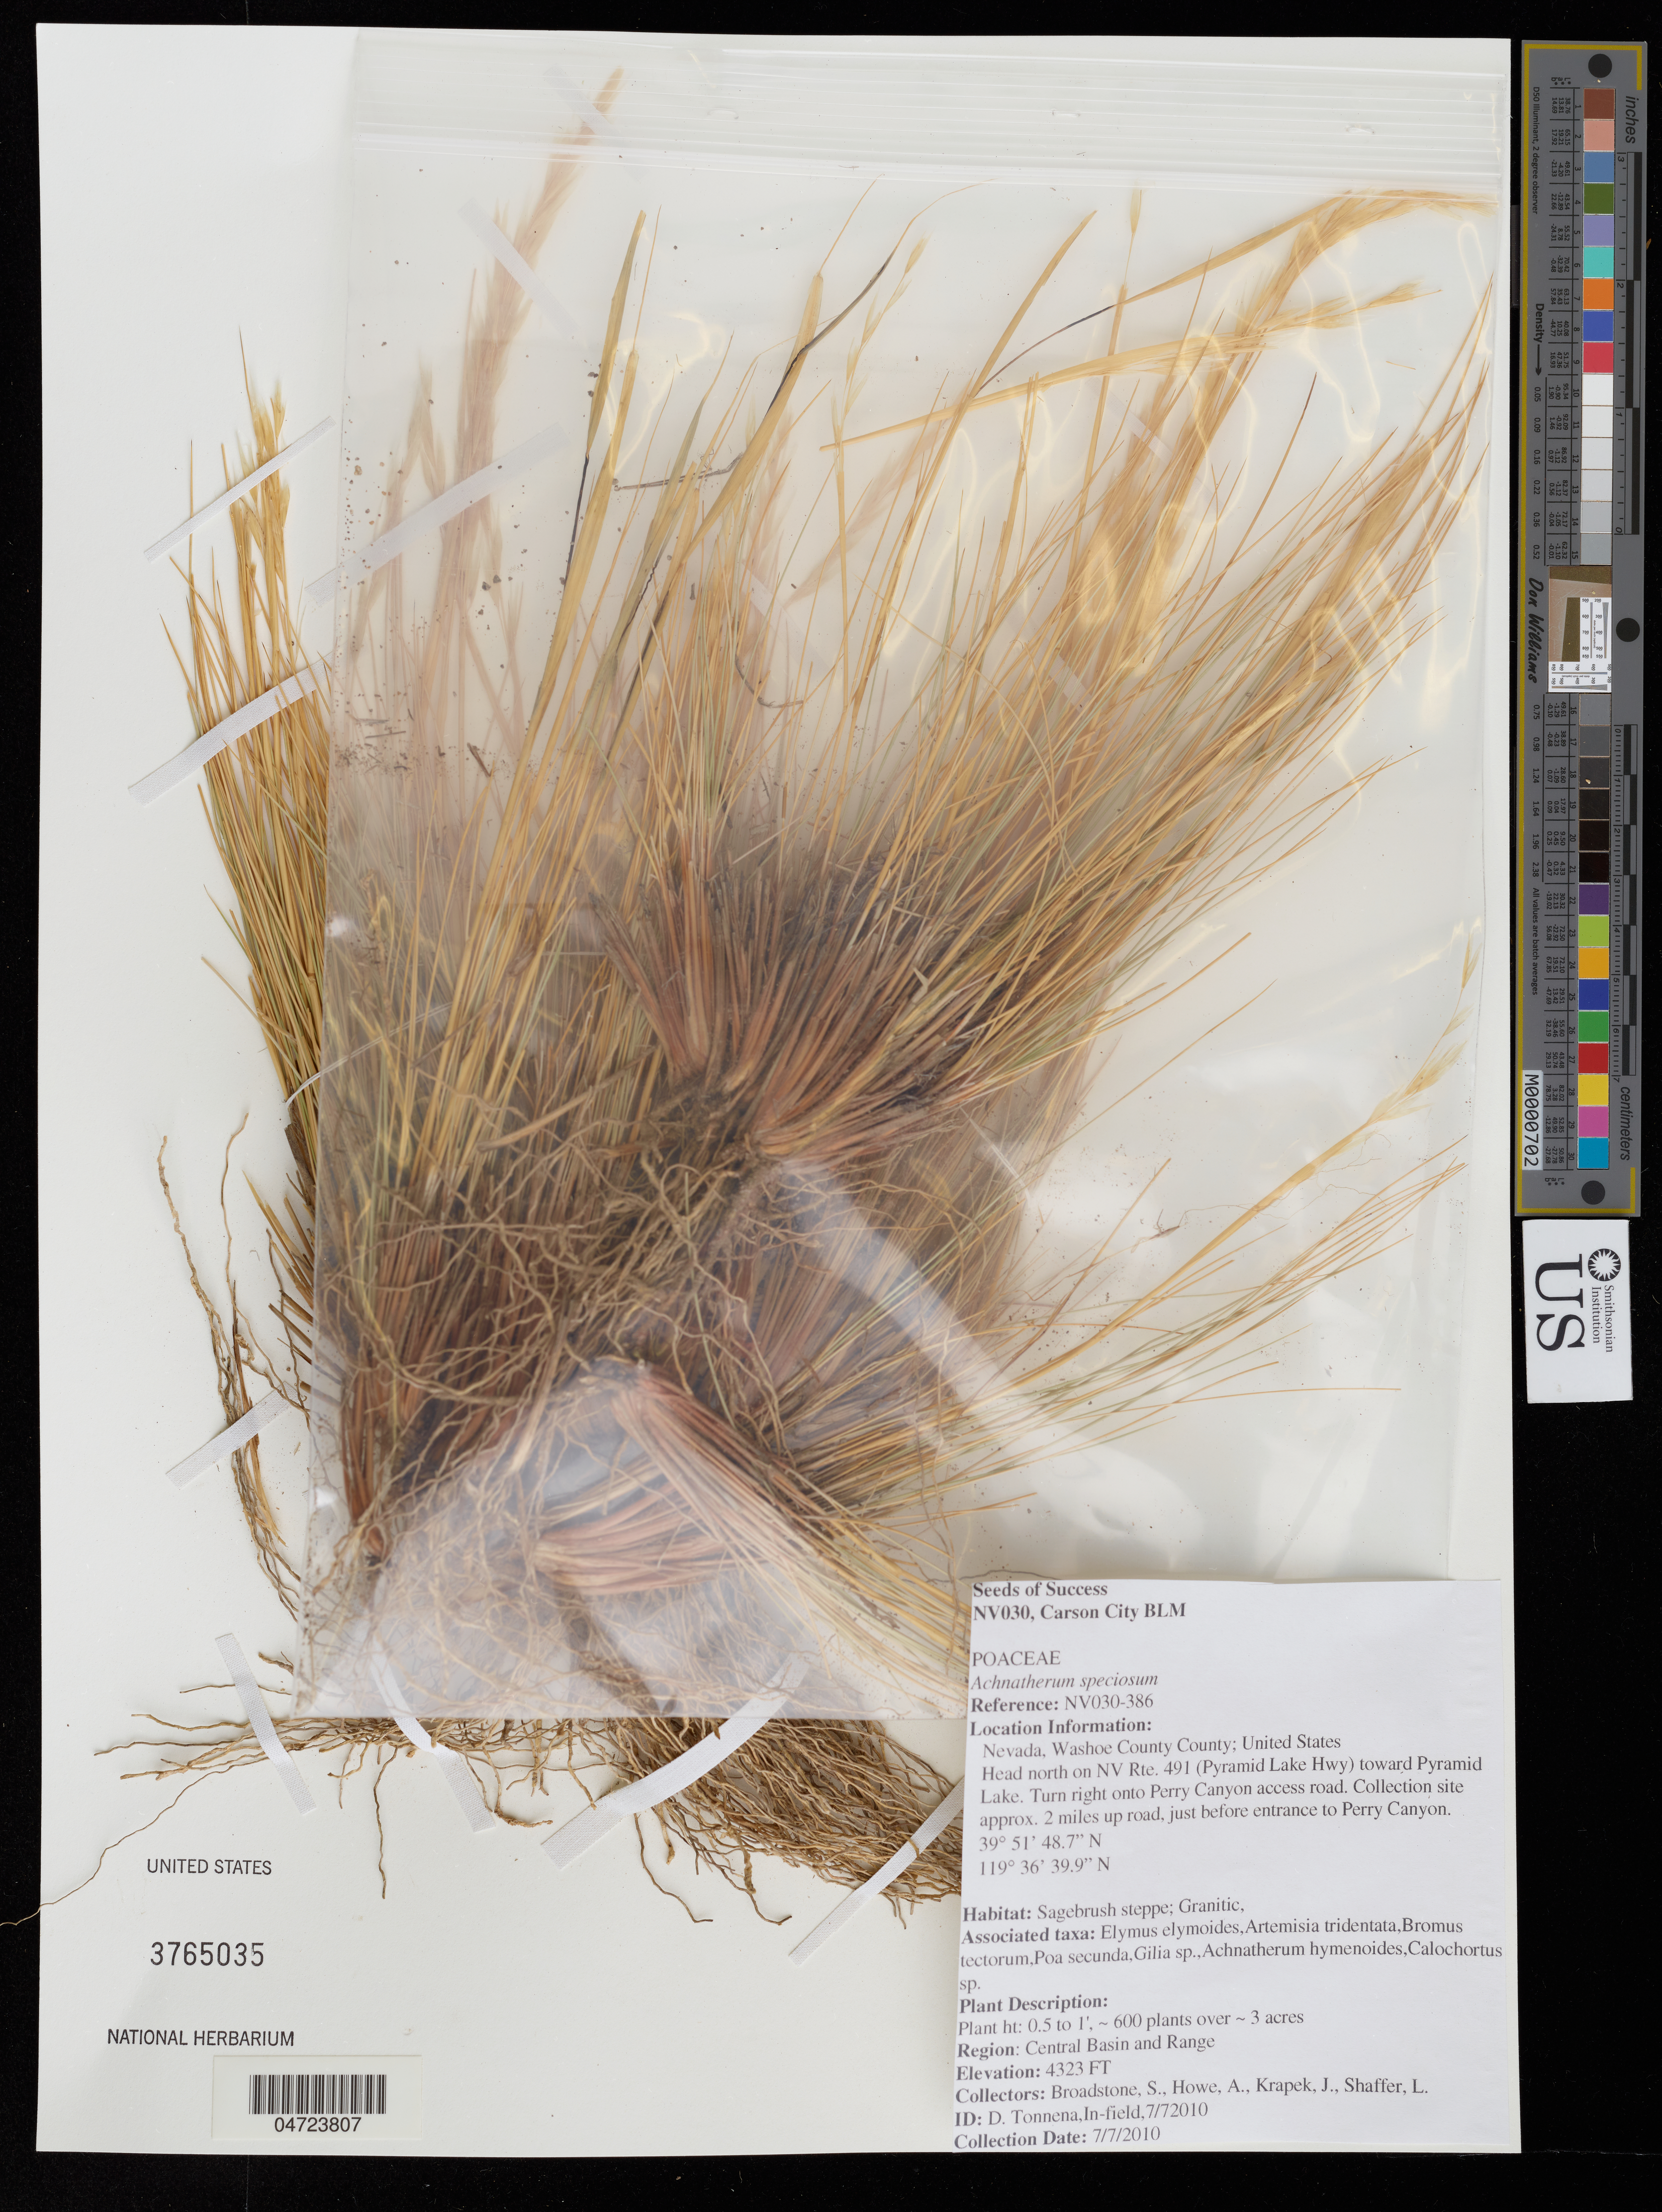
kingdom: Plantae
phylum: Tracheophyta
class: Liliopsida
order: Poales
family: Poaceae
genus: Achnatherum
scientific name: Achnatherum speciosum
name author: (Trin. & Rupr.) Barkworth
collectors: S. Broadstone, A. Howe, J. Krapek & L. Shaffer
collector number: NV030-386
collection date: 2010-07-07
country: United States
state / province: Nevada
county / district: Washoe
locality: Washoe County. Head north on NV Rte. 491 (Pyramid Lake Hwy) toward Pyramid Lake. Turn right onto Perry Canyon access road. Collection site approx. 2 miles up road, just before entrance to Perry Canyon. Region: Central Basin and Range.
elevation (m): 1318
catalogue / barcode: US 3765035